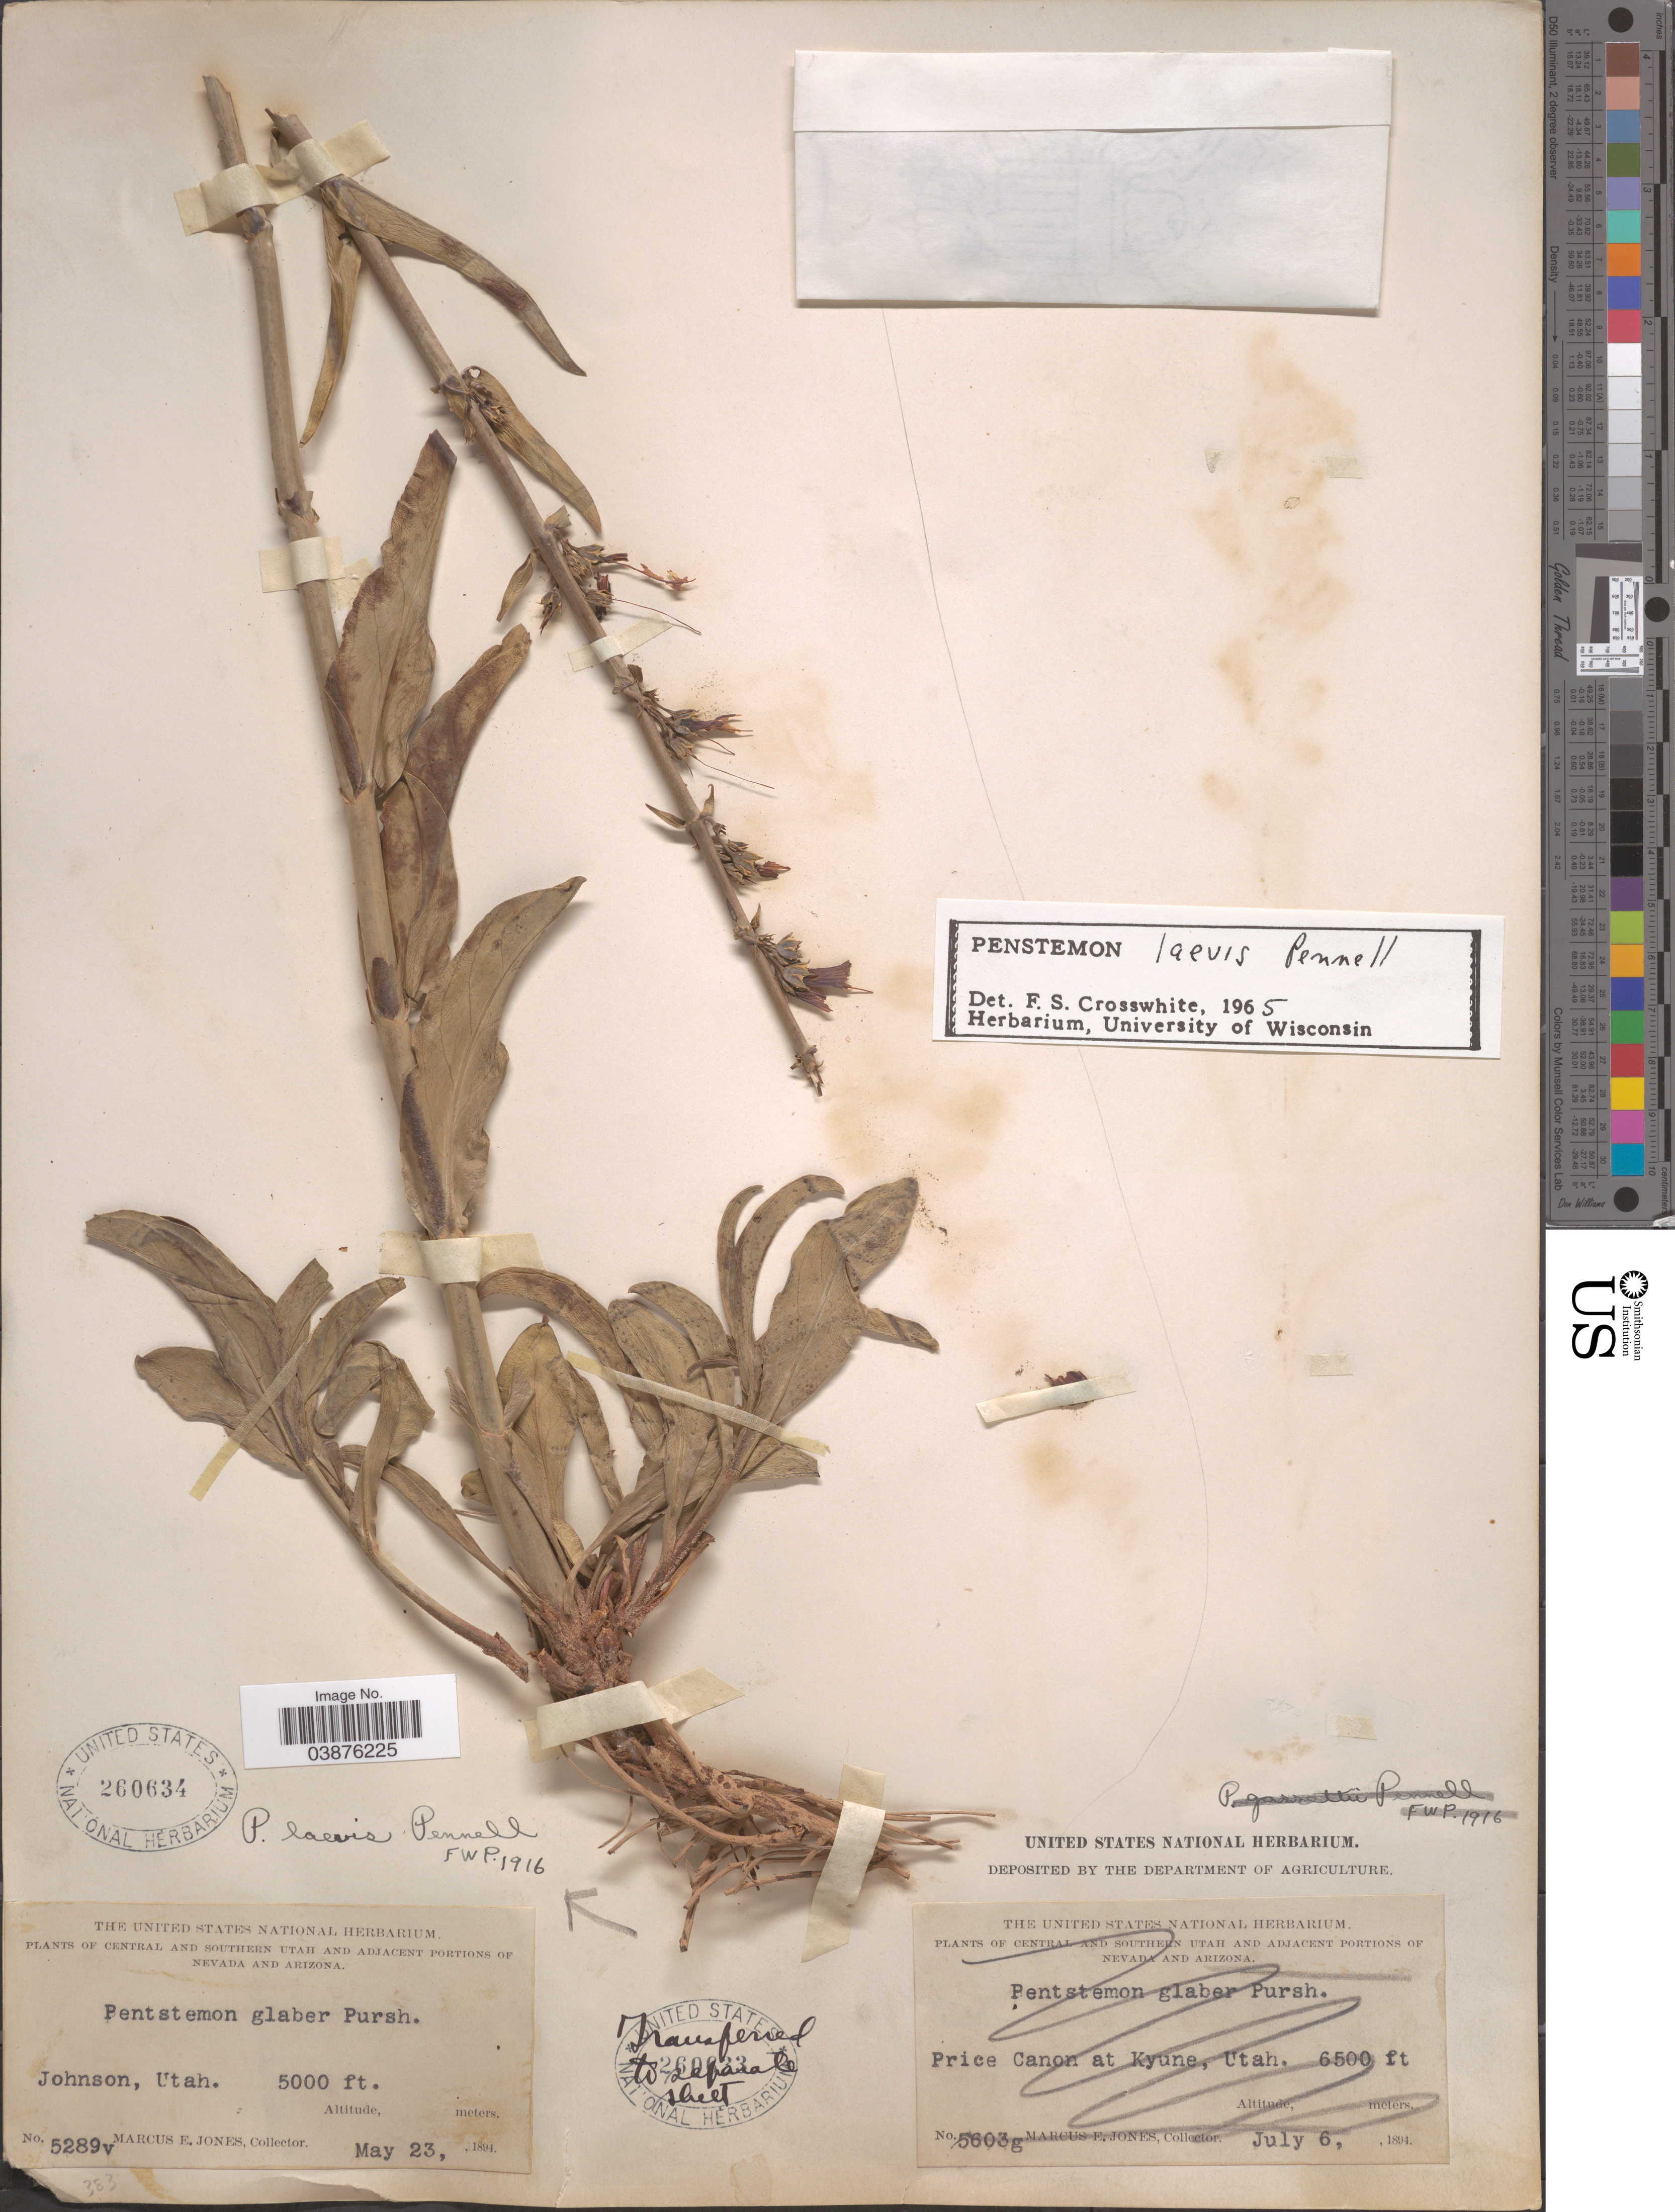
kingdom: Plantae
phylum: Tracheophyta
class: Magnoliopsida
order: Lamiales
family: Plantaginaceae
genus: Penstemon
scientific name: Penstemon laevis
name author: Pennell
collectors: M. E. Jones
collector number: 5289v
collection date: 1894-05-23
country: United States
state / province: Utah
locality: Central and Southern Utah. Johnson.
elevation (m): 1524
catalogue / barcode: US 260634